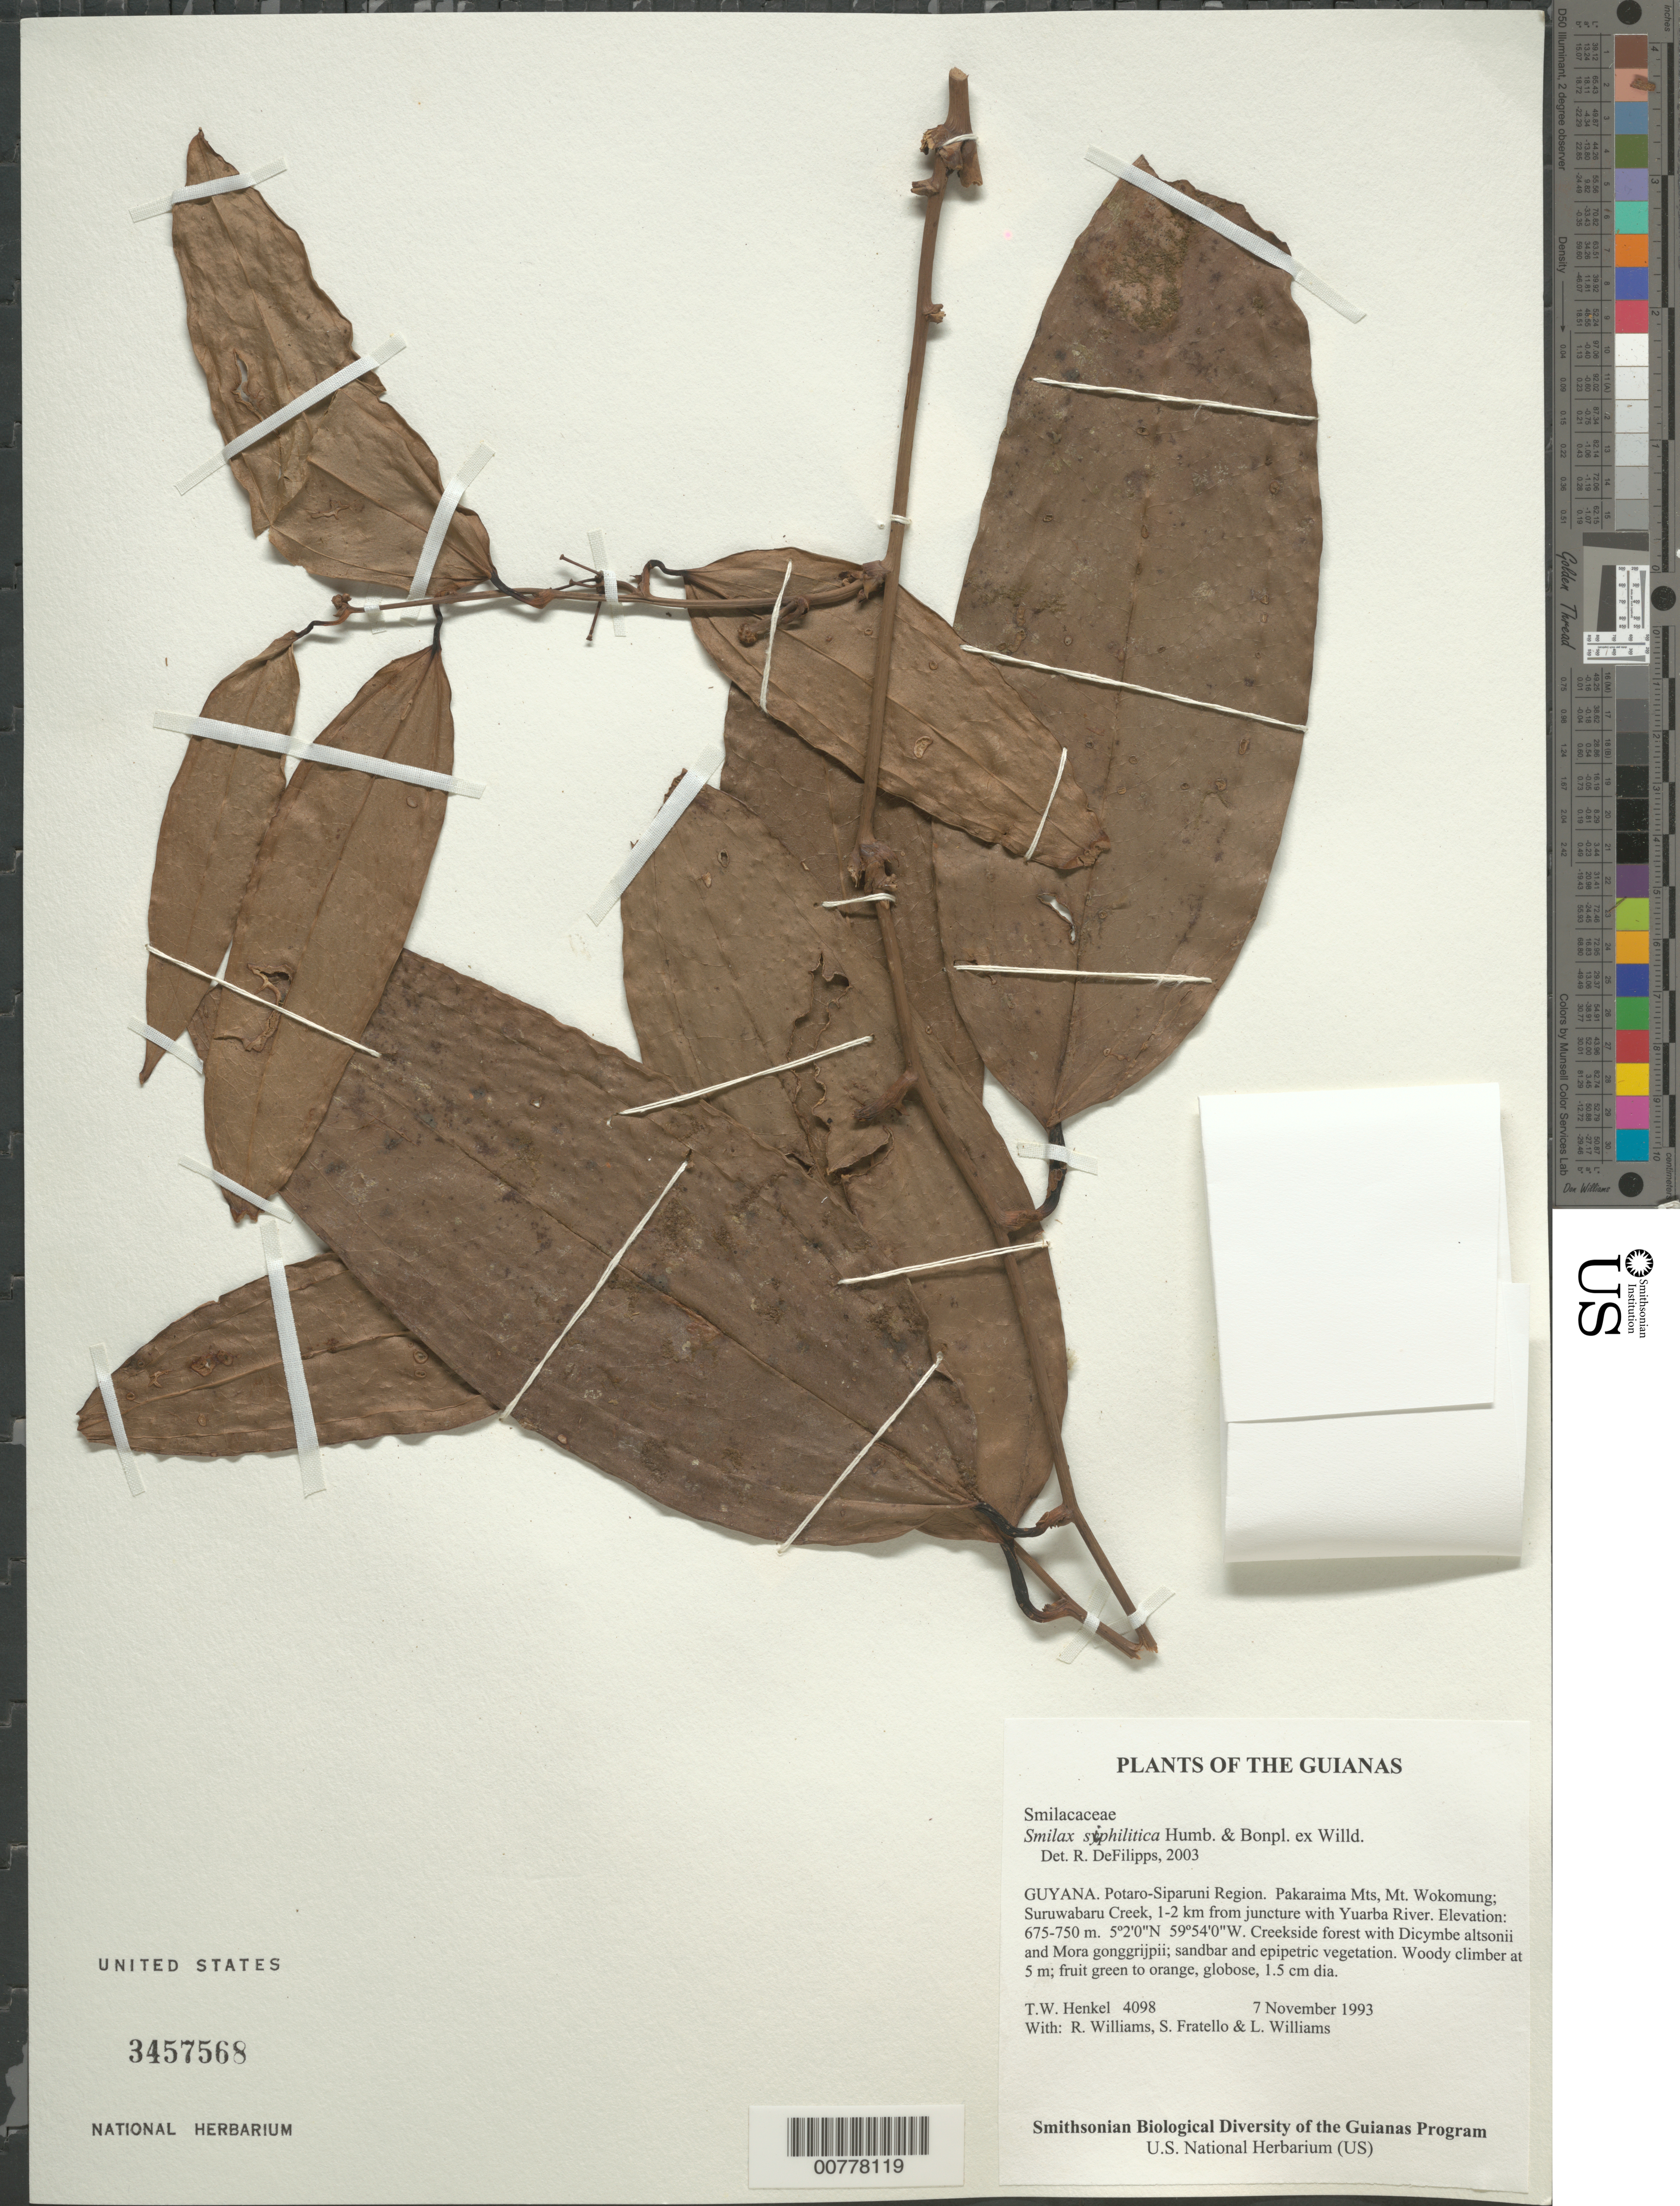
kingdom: Plantae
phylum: Tracheophyta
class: Liliopsida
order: Liliales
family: Smilacaceae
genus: Smilax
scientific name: Smilax syphilitica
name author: Humb. & Bonpl.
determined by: DeFilipps, R. A.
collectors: T. Henkel, R. Williams, S. Fratello & L. Williams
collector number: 4098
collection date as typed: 7 November 1993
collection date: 1993-11-07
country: Guyana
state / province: Potaro-Siparuni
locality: Pakaraima Mts, Mt. Wokomung; Suruwabaru Creek, 1-2 km from juncture with Yuarba River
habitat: Creekside forest with Dicymbe altsonii and Mora gonggrijpii; sandbar and epipetric vegetation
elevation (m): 675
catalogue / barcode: US 3457568